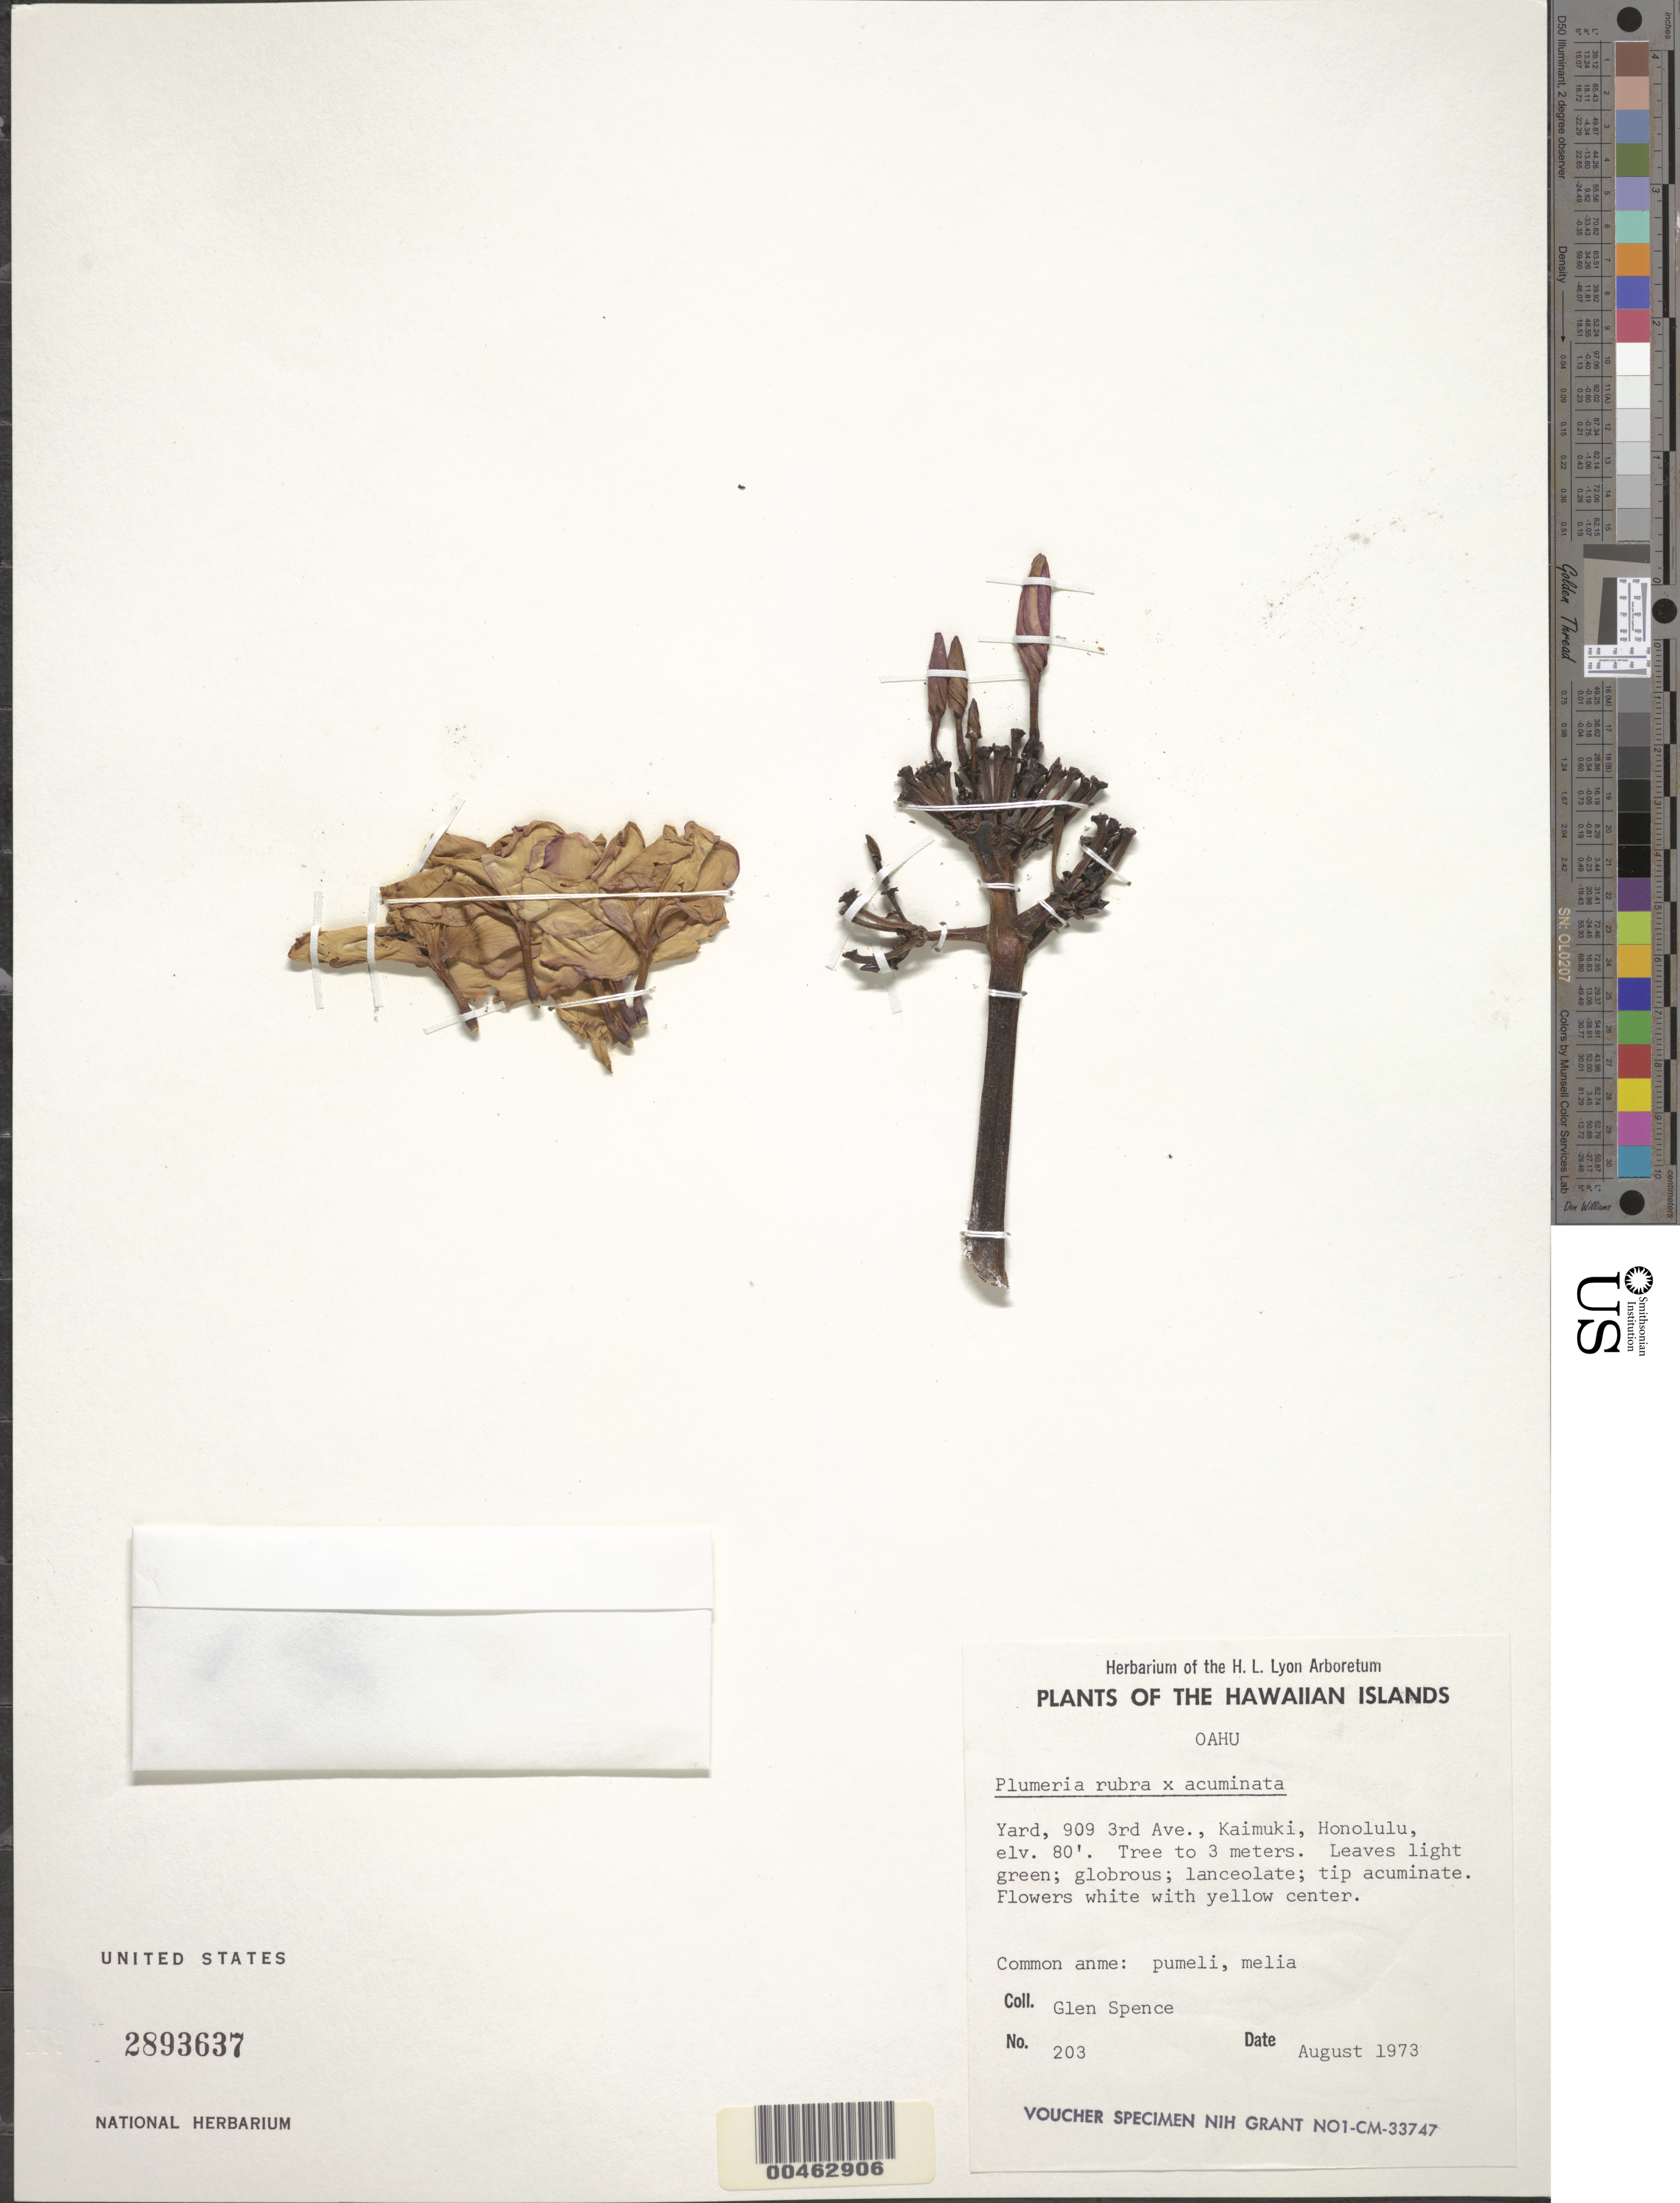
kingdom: Plantae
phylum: Tracheophyta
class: Magnoliopsida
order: Gentianales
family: Apocynaceae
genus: Plumeria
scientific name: Plumeria rubra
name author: L.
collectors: G. Spence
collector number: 203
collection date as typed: Aug 1973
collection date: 1973-08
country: United States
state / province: Hawaii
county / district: Honolulu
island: Oahu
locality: Yard, 909 3rd Ave., Kaimuki, Honolulu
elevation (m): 24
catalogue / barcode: US 2893637